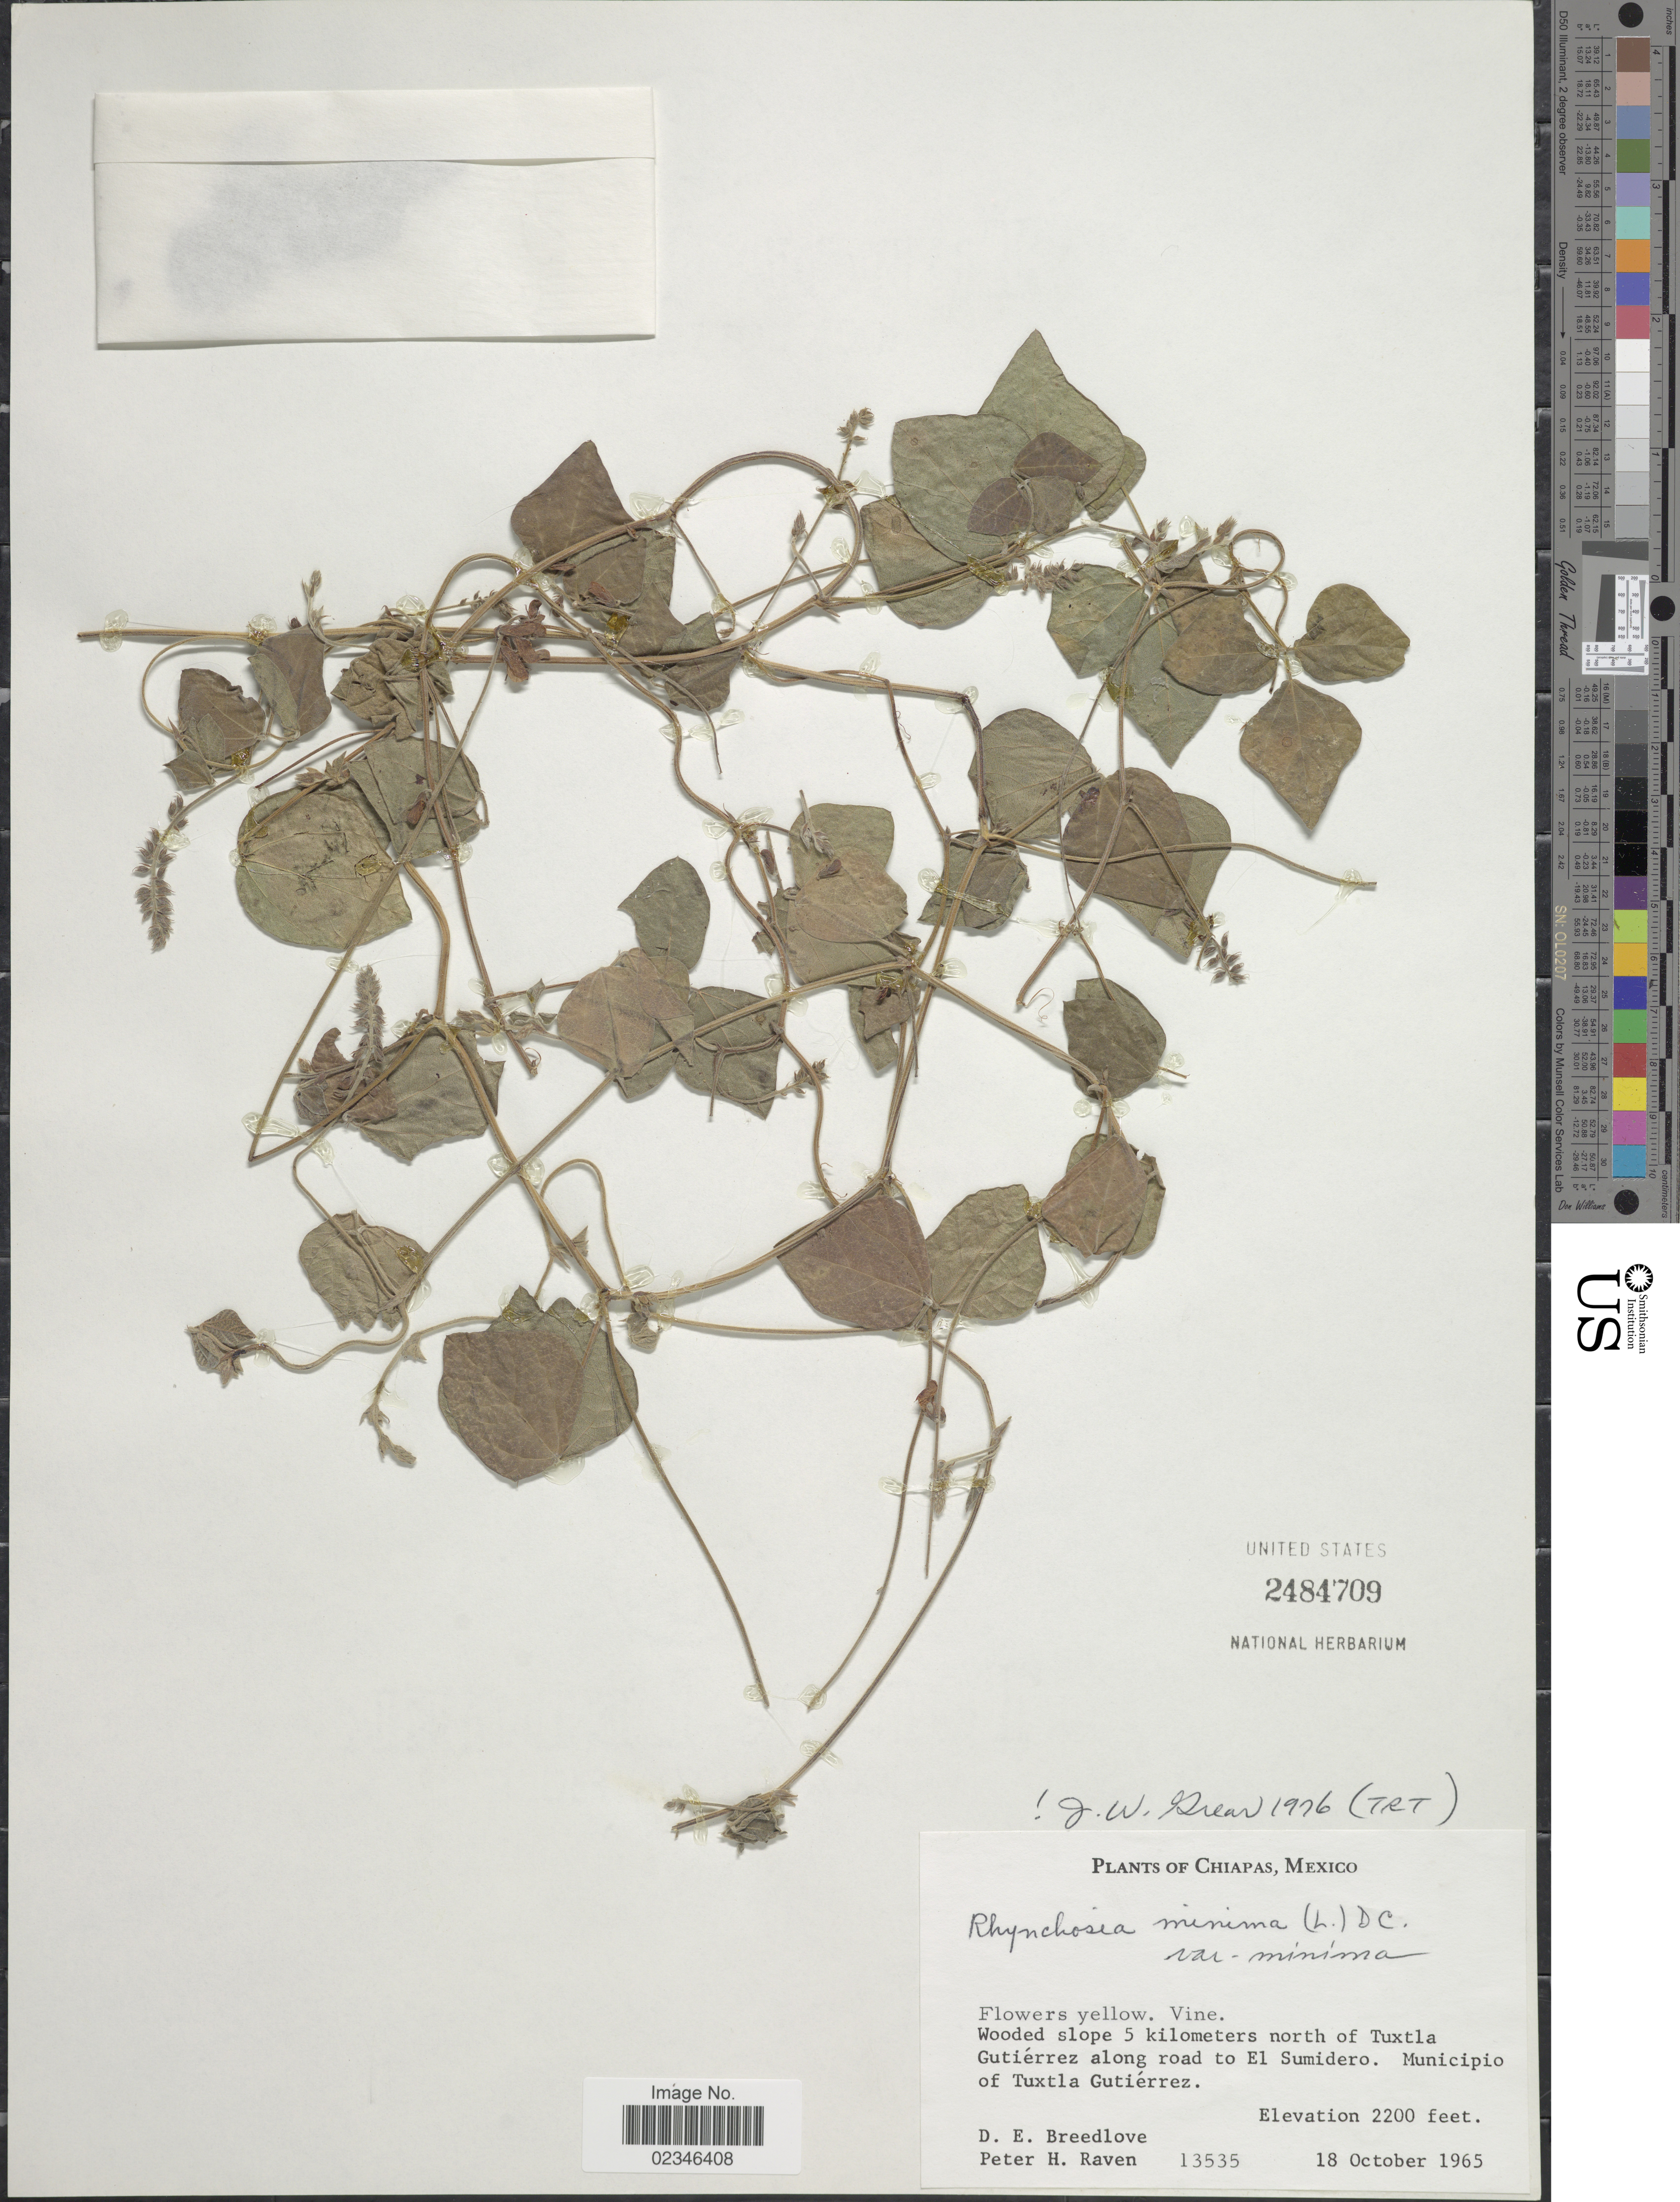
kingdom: Plantae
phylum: Tracheophyta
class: Magnoliopsida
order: Fabales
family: Fabaceae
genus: Rhynchosia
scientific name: Rhynchosia minima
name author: (L.) DC.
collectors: D. E. Breedlove & P. Raven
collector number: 13535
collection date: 1965-10-18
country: Mexico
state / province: Chiapas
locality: Wooded slope 5 kilometers north of Tuxtla Gutiérrez along road to El Sumidero. Municipio of Tuxtla Gutiérrez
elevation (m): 671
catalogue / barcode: US 2484709